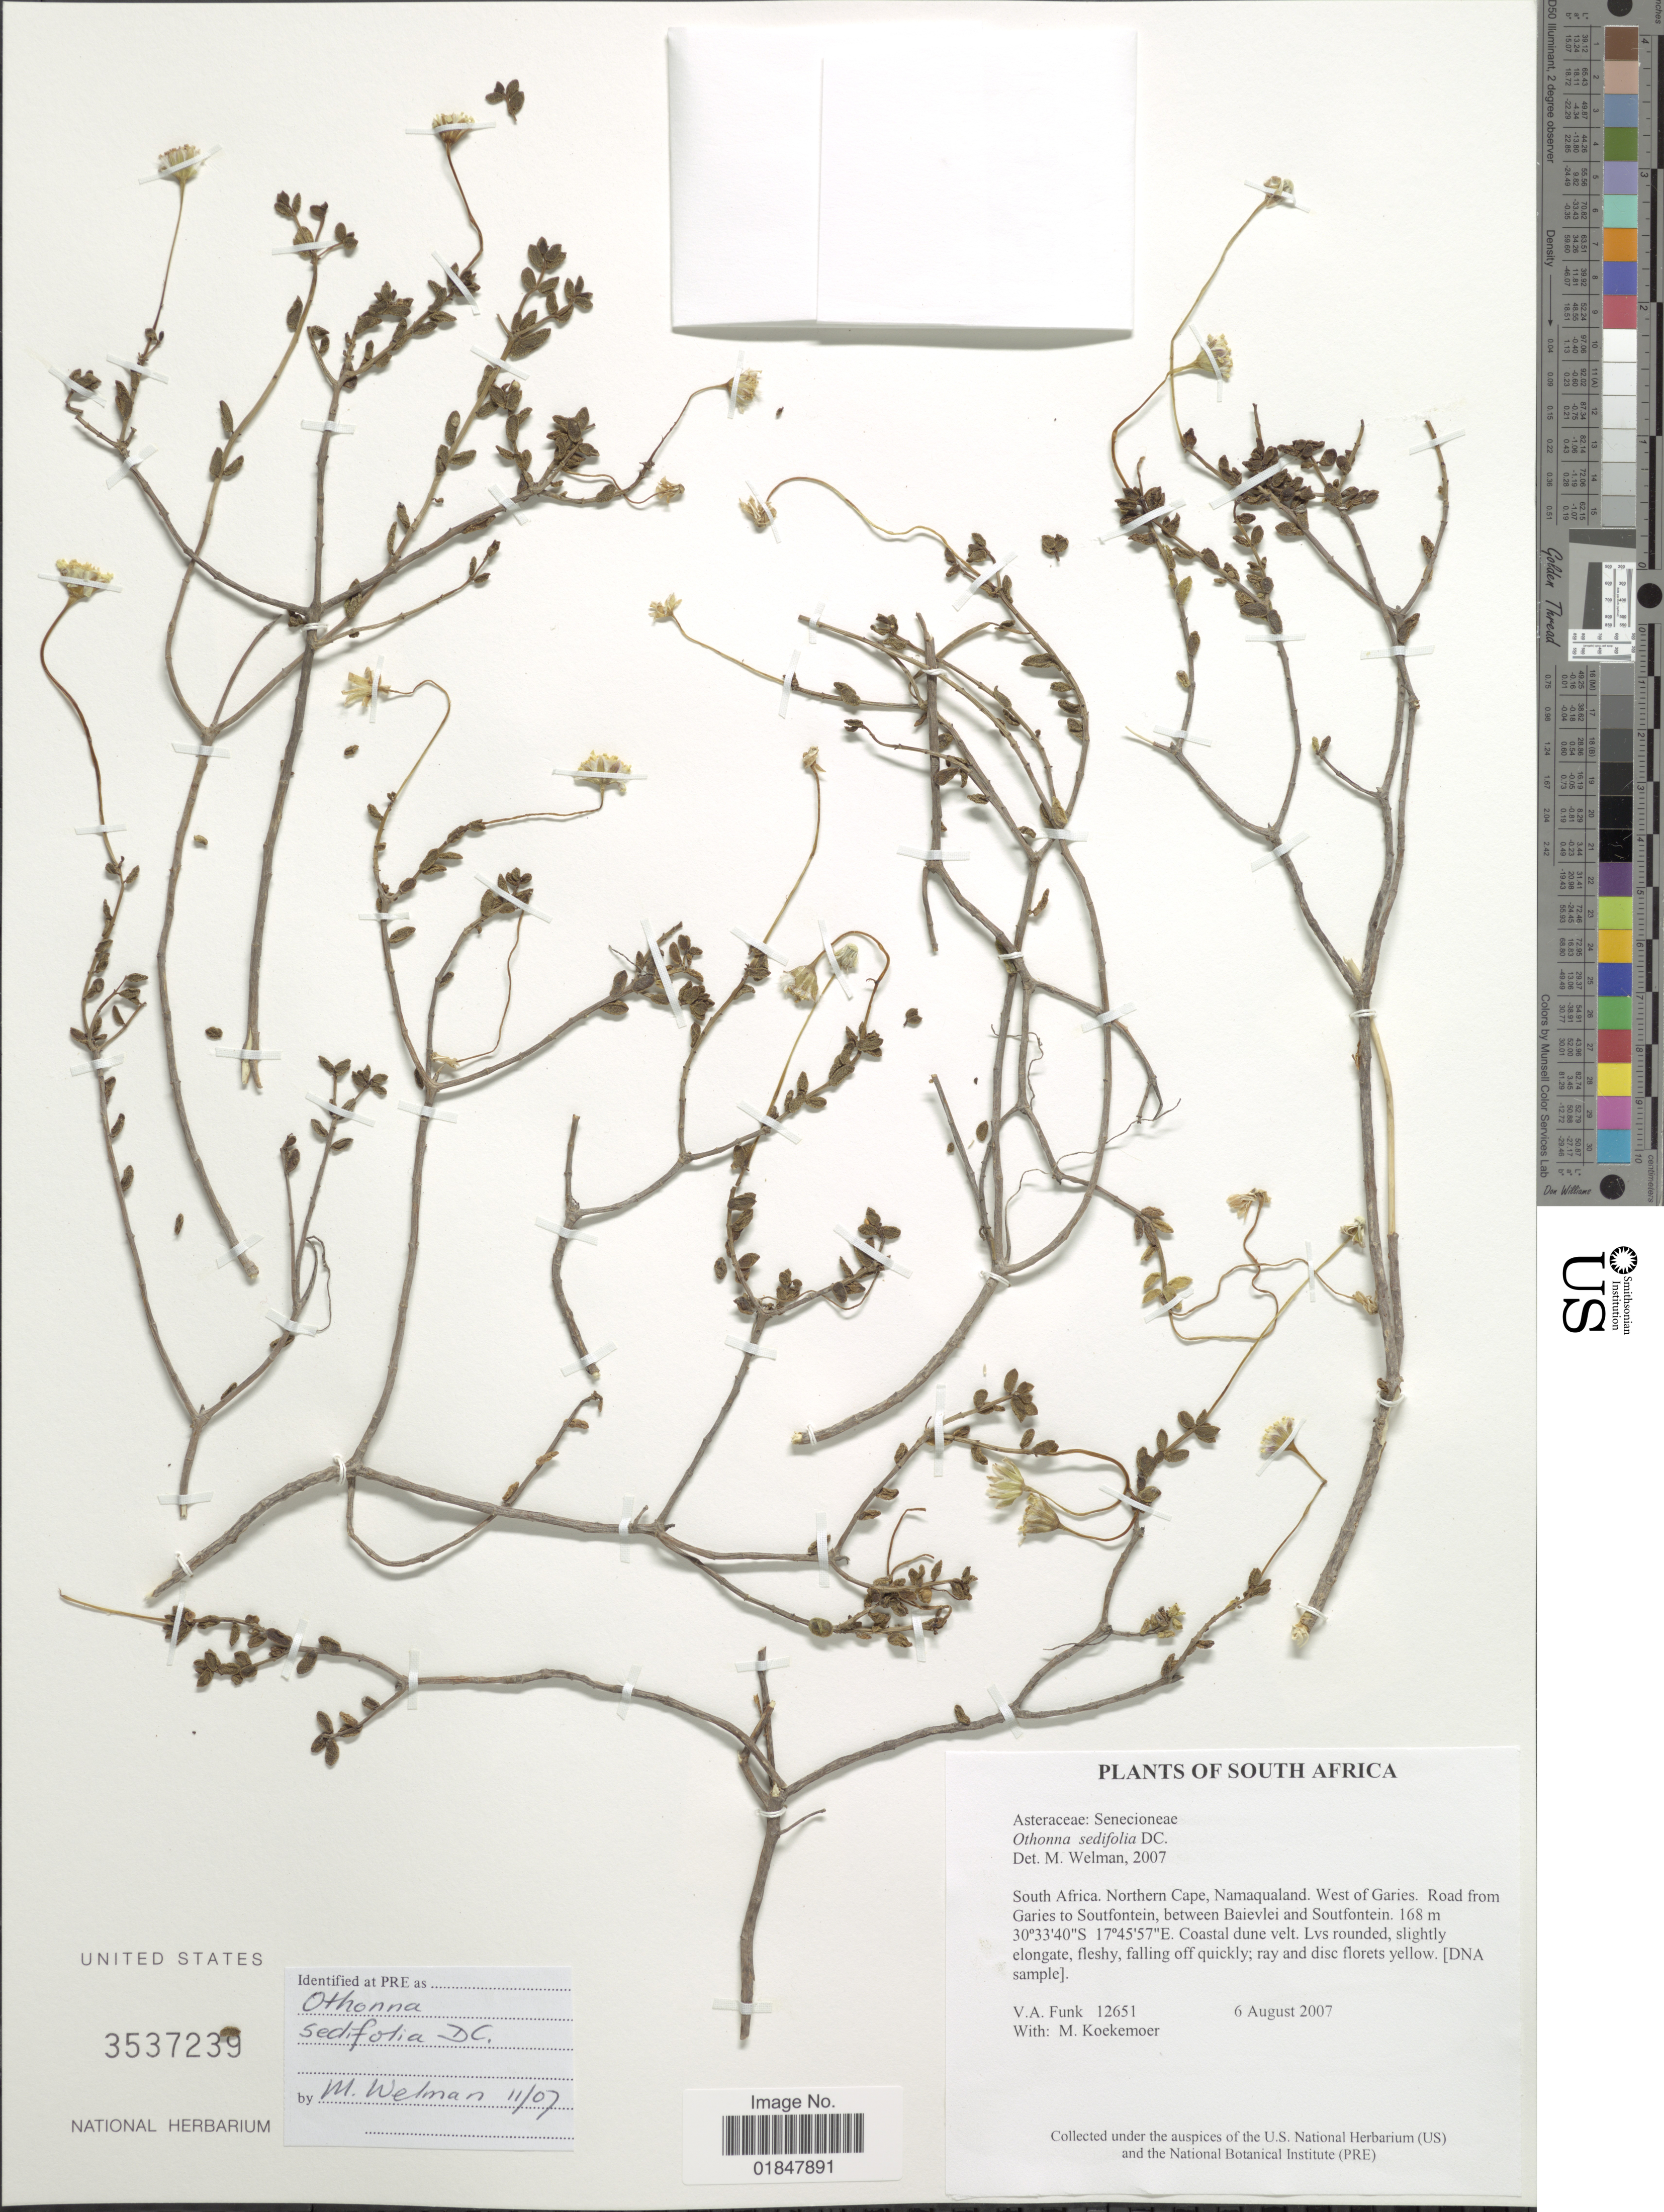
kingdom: Plantae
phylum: Tracheophyta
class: Magnoliopsida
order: Asterales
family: Asteraceae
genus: Othonna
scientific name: Othonna sedifolia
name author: DC.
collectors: V. Funk & M. Koekemoer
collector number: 12651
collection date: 2007-08-06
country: South Africa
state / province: Northern Cape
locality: Namaqualand. West of Garies. Road from Garies to Soutfontein, between Baievlei and Soutfontein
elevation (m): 168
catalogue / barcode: US 3537239